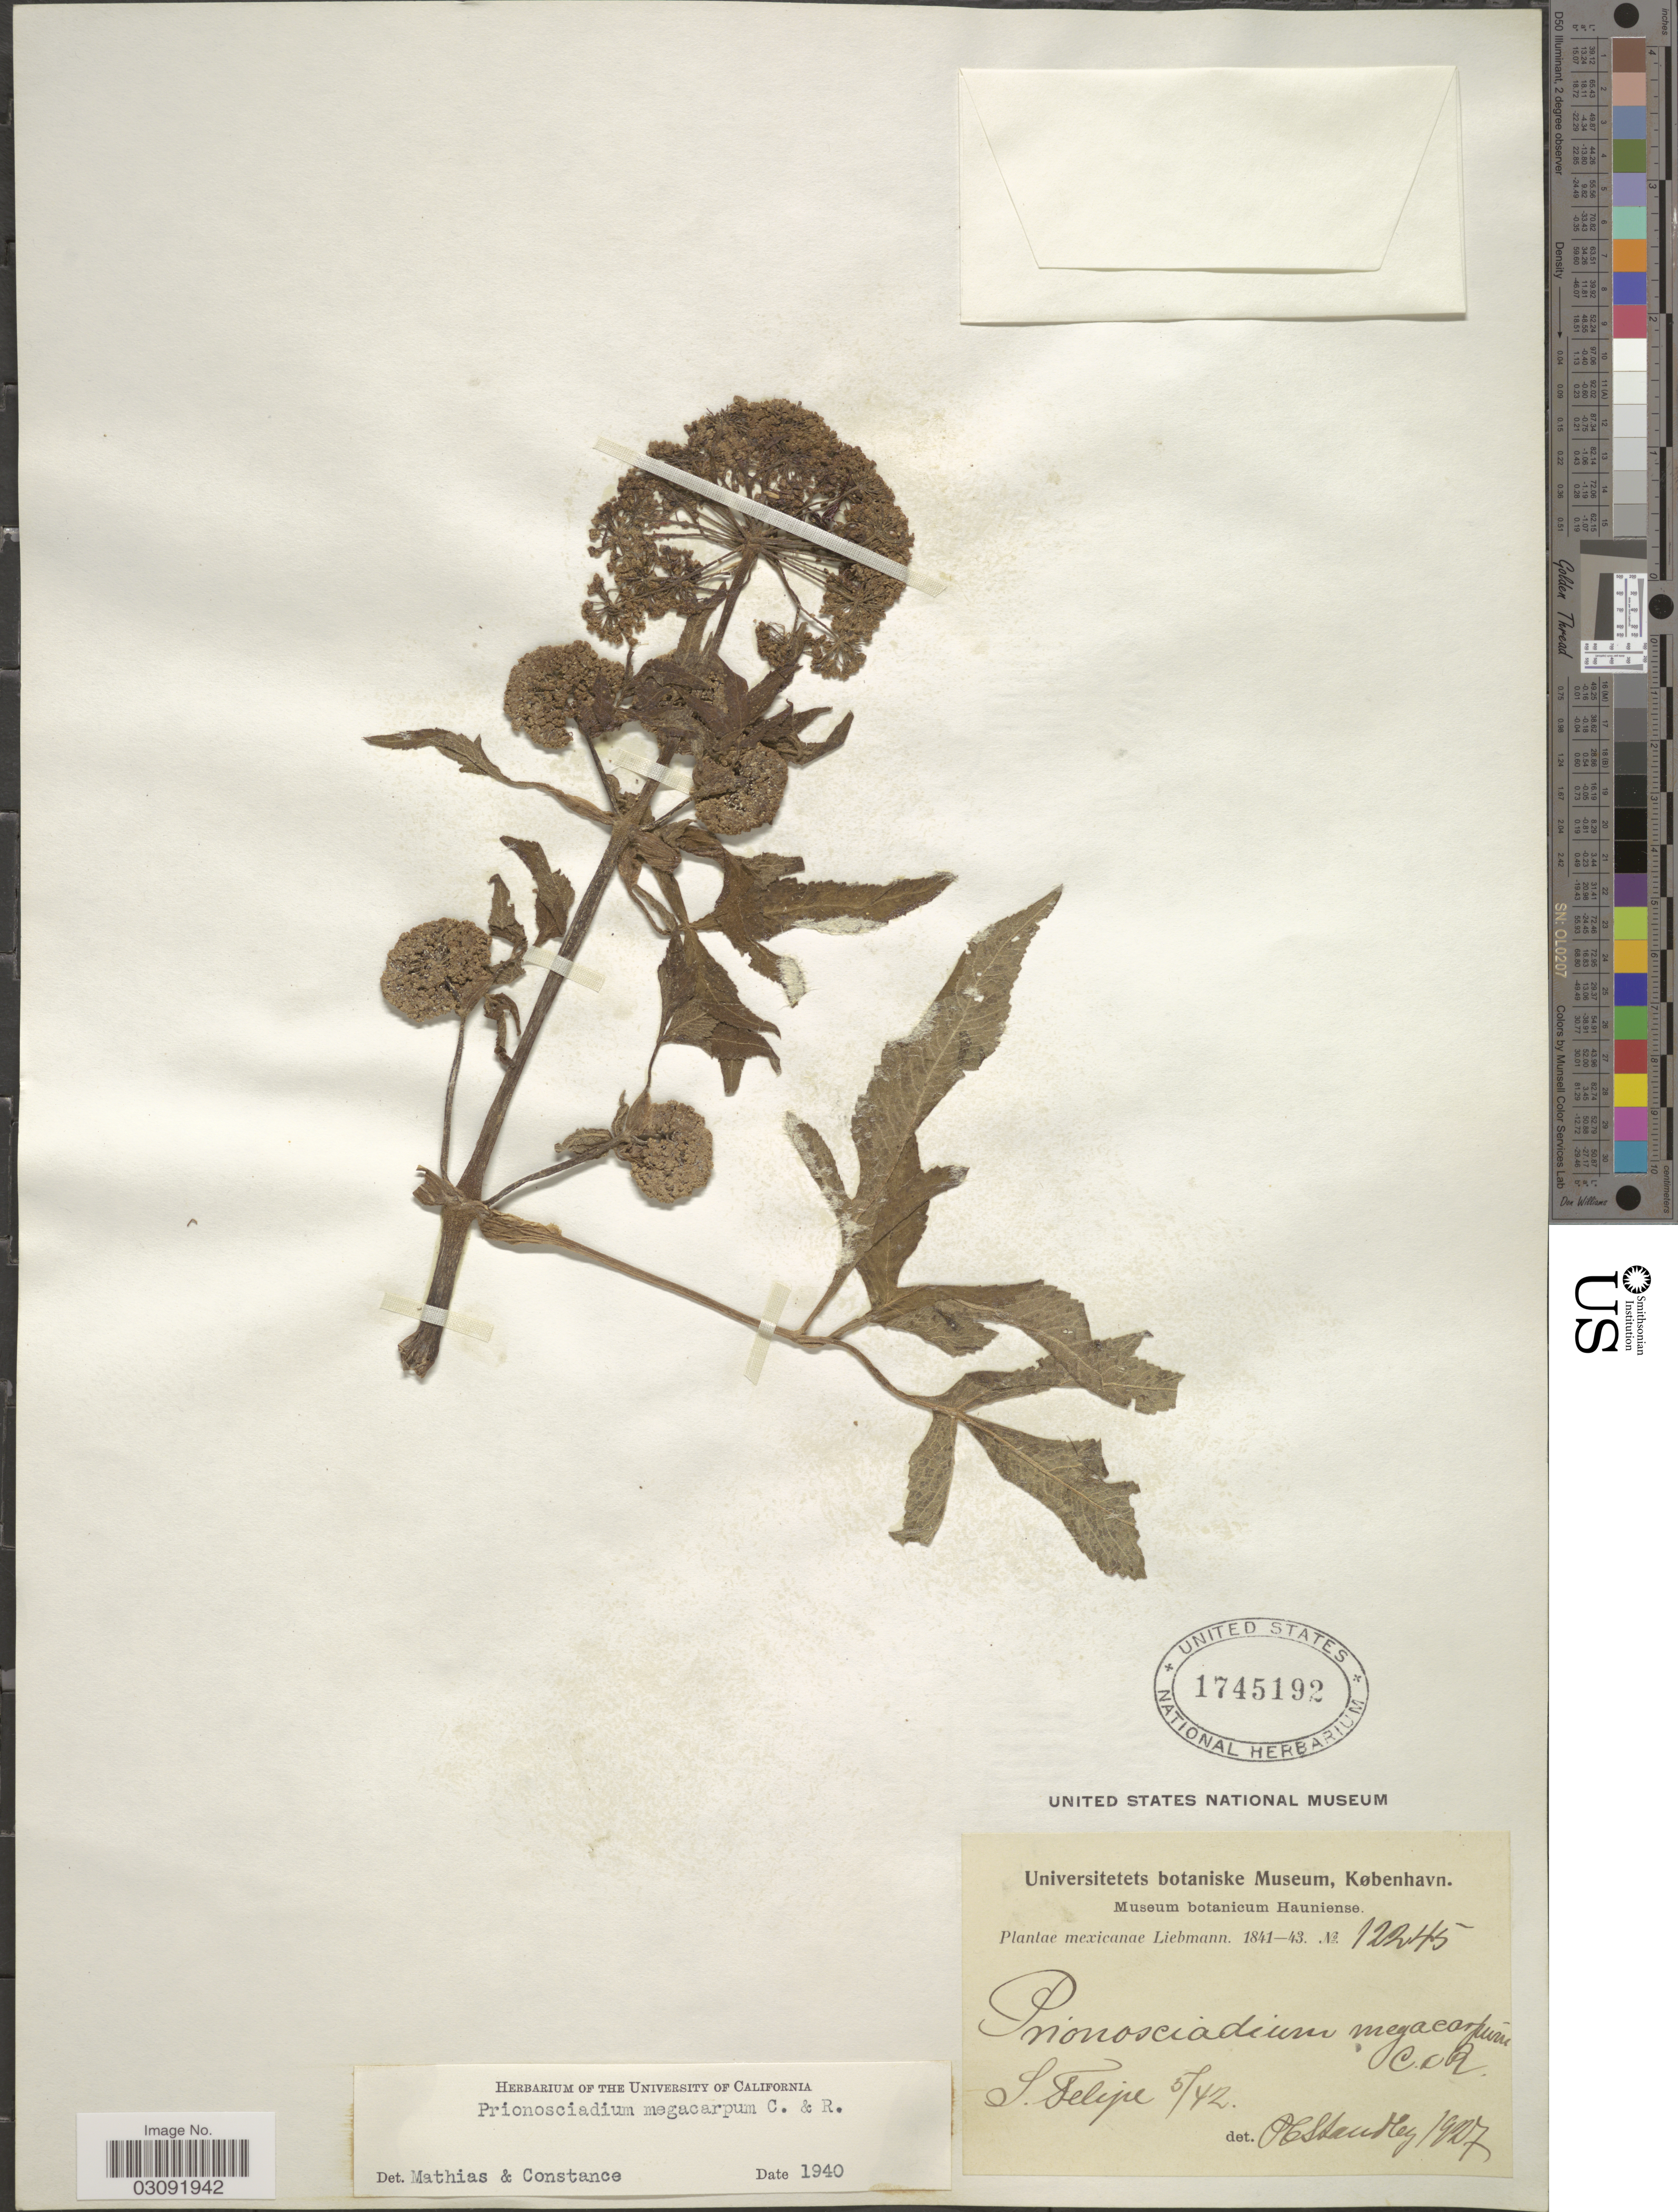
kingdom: Plantae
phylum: Tracheophyta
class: Magnoliopsida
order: Apiales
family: Apiaceae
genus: Prionosciadium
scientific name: Prionosciadium megacarpum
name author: J.M. Coult. & Rose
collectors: Liebmann, --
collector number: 12245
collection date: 1842-05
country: Mexico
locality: Mexicanae. S. Felipe.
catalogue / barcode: US 1745192